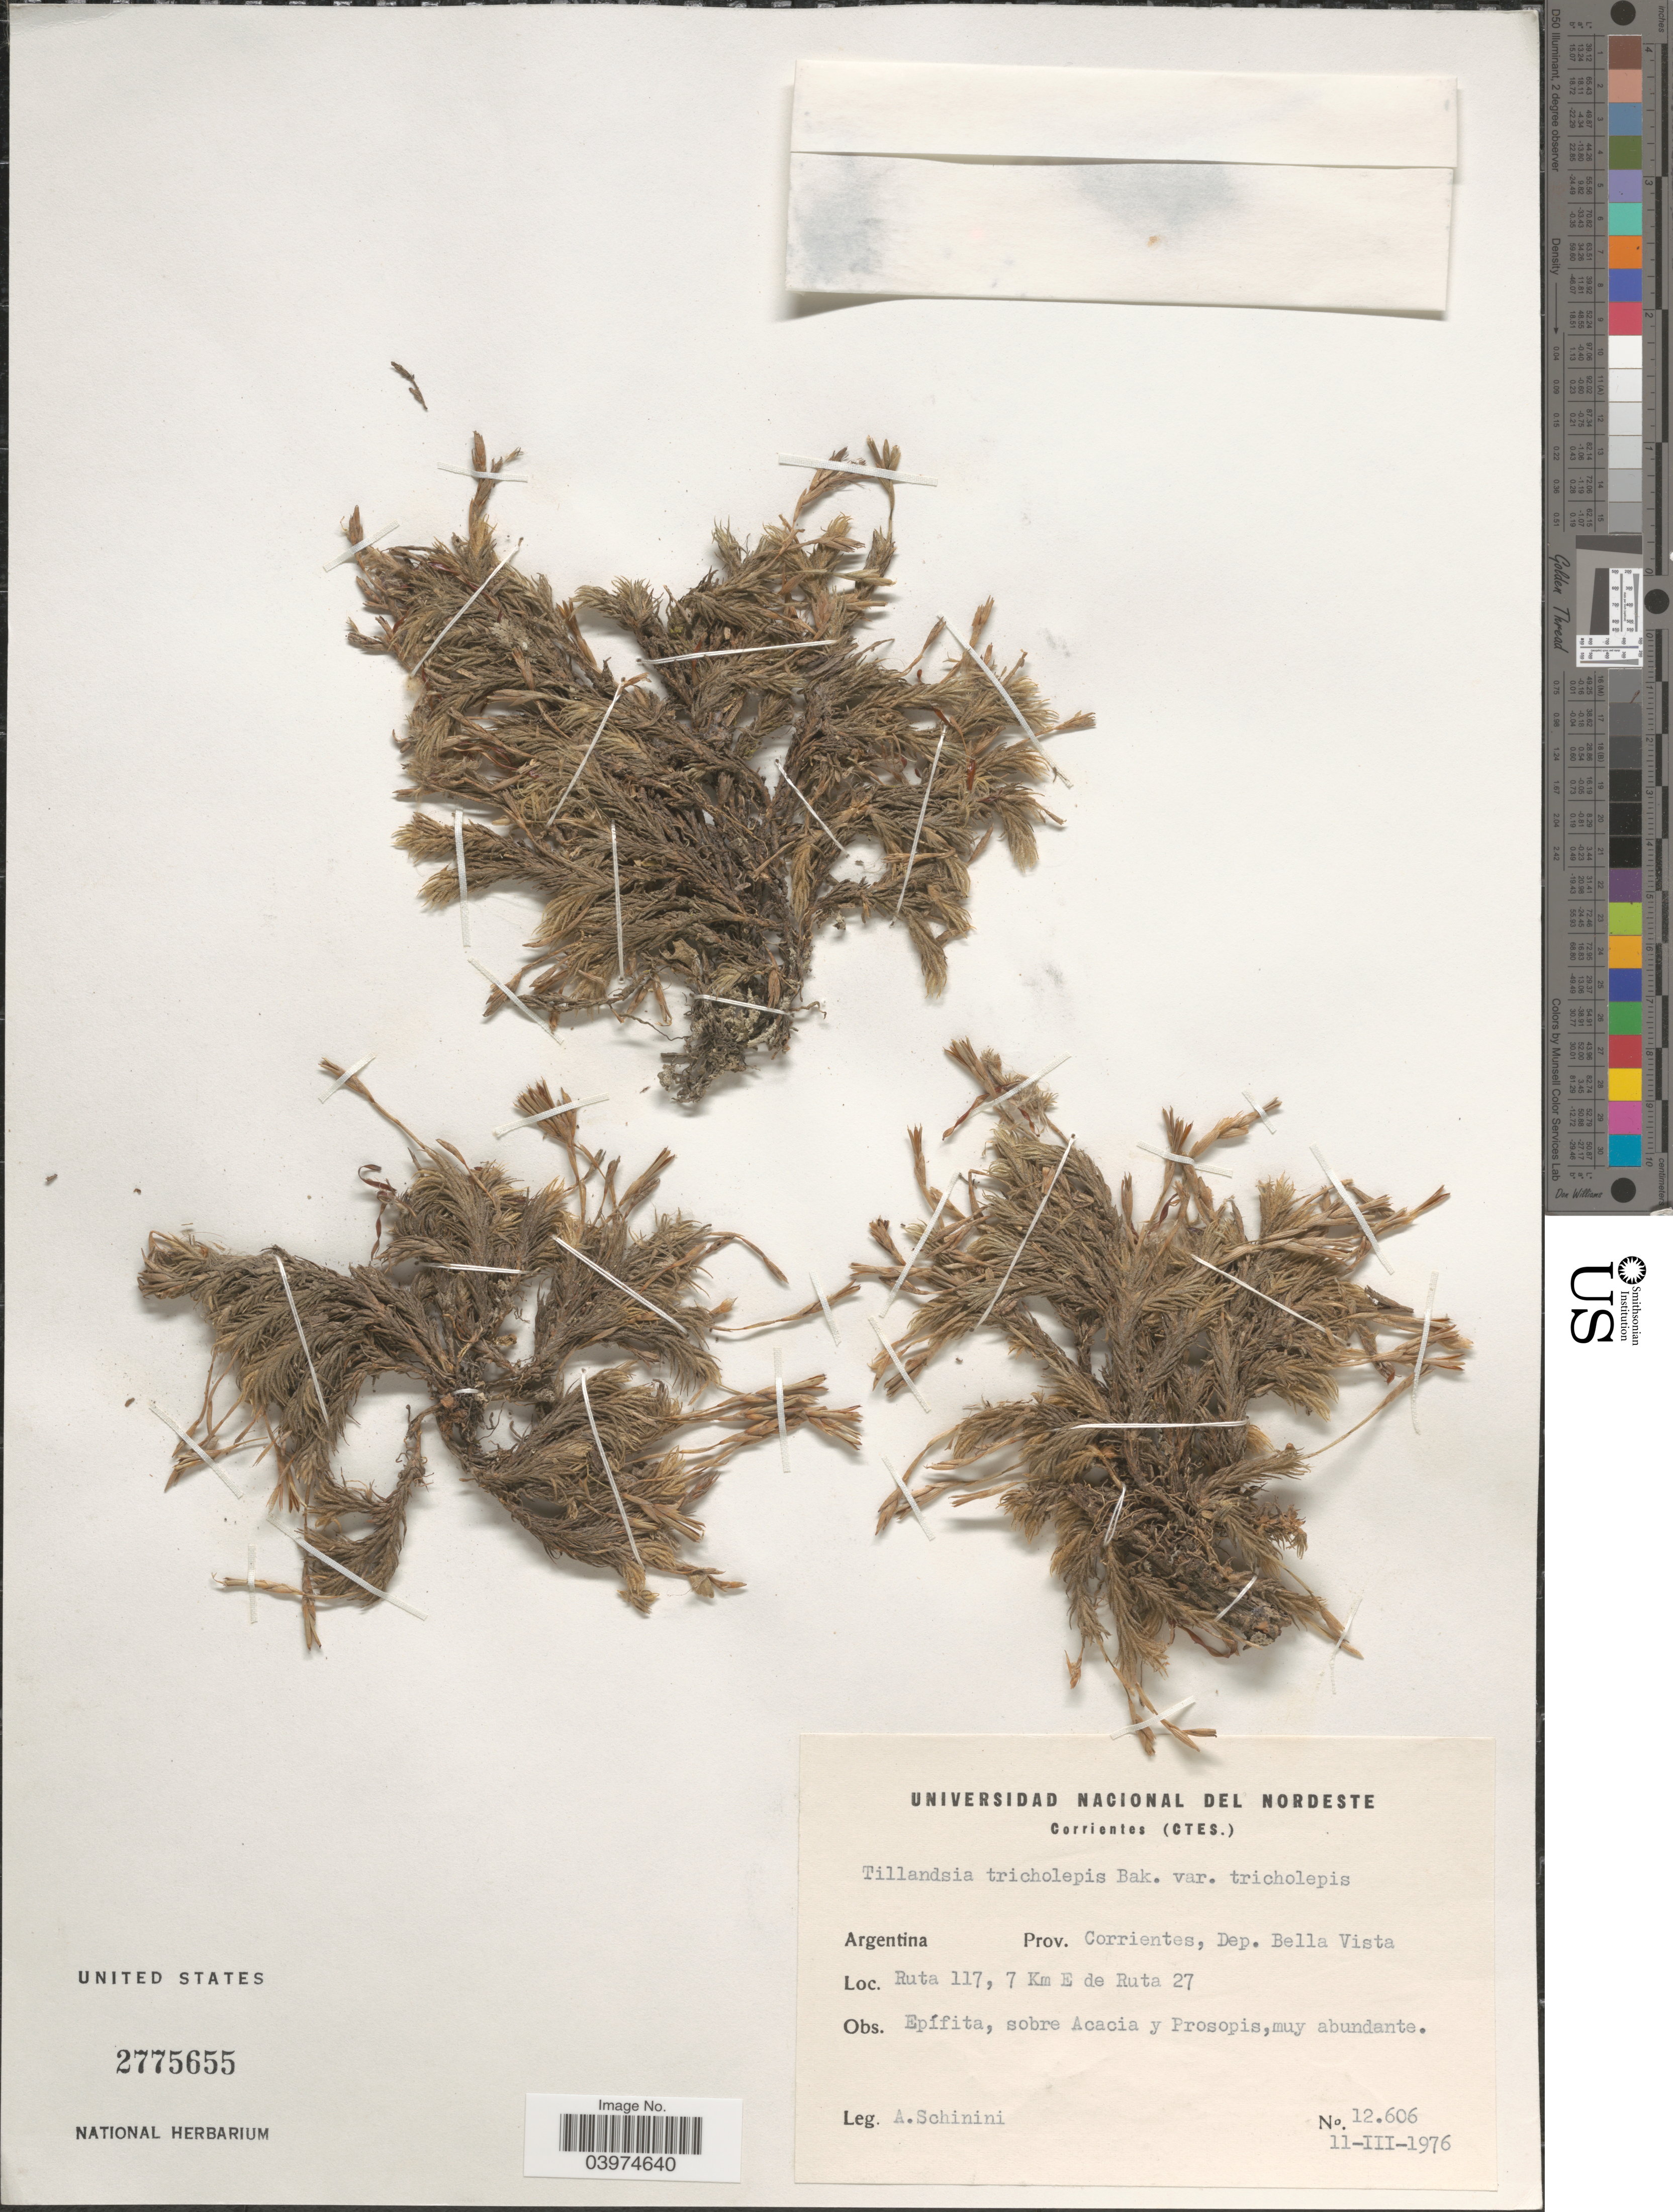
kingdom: Plantae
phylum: Tracheophyta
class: Liliopsida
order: Poales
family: Bromeliaceae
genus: Tillandsia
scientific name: Tillandsia tricholepis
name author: Baker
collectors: A. Schinini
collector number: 12606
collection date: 1976-03-11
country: Argentina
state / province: Corrientes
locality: Dep. Bella Vista. Ruta 117, 7 Km E de Ruta 27.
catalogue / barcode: US 2775655